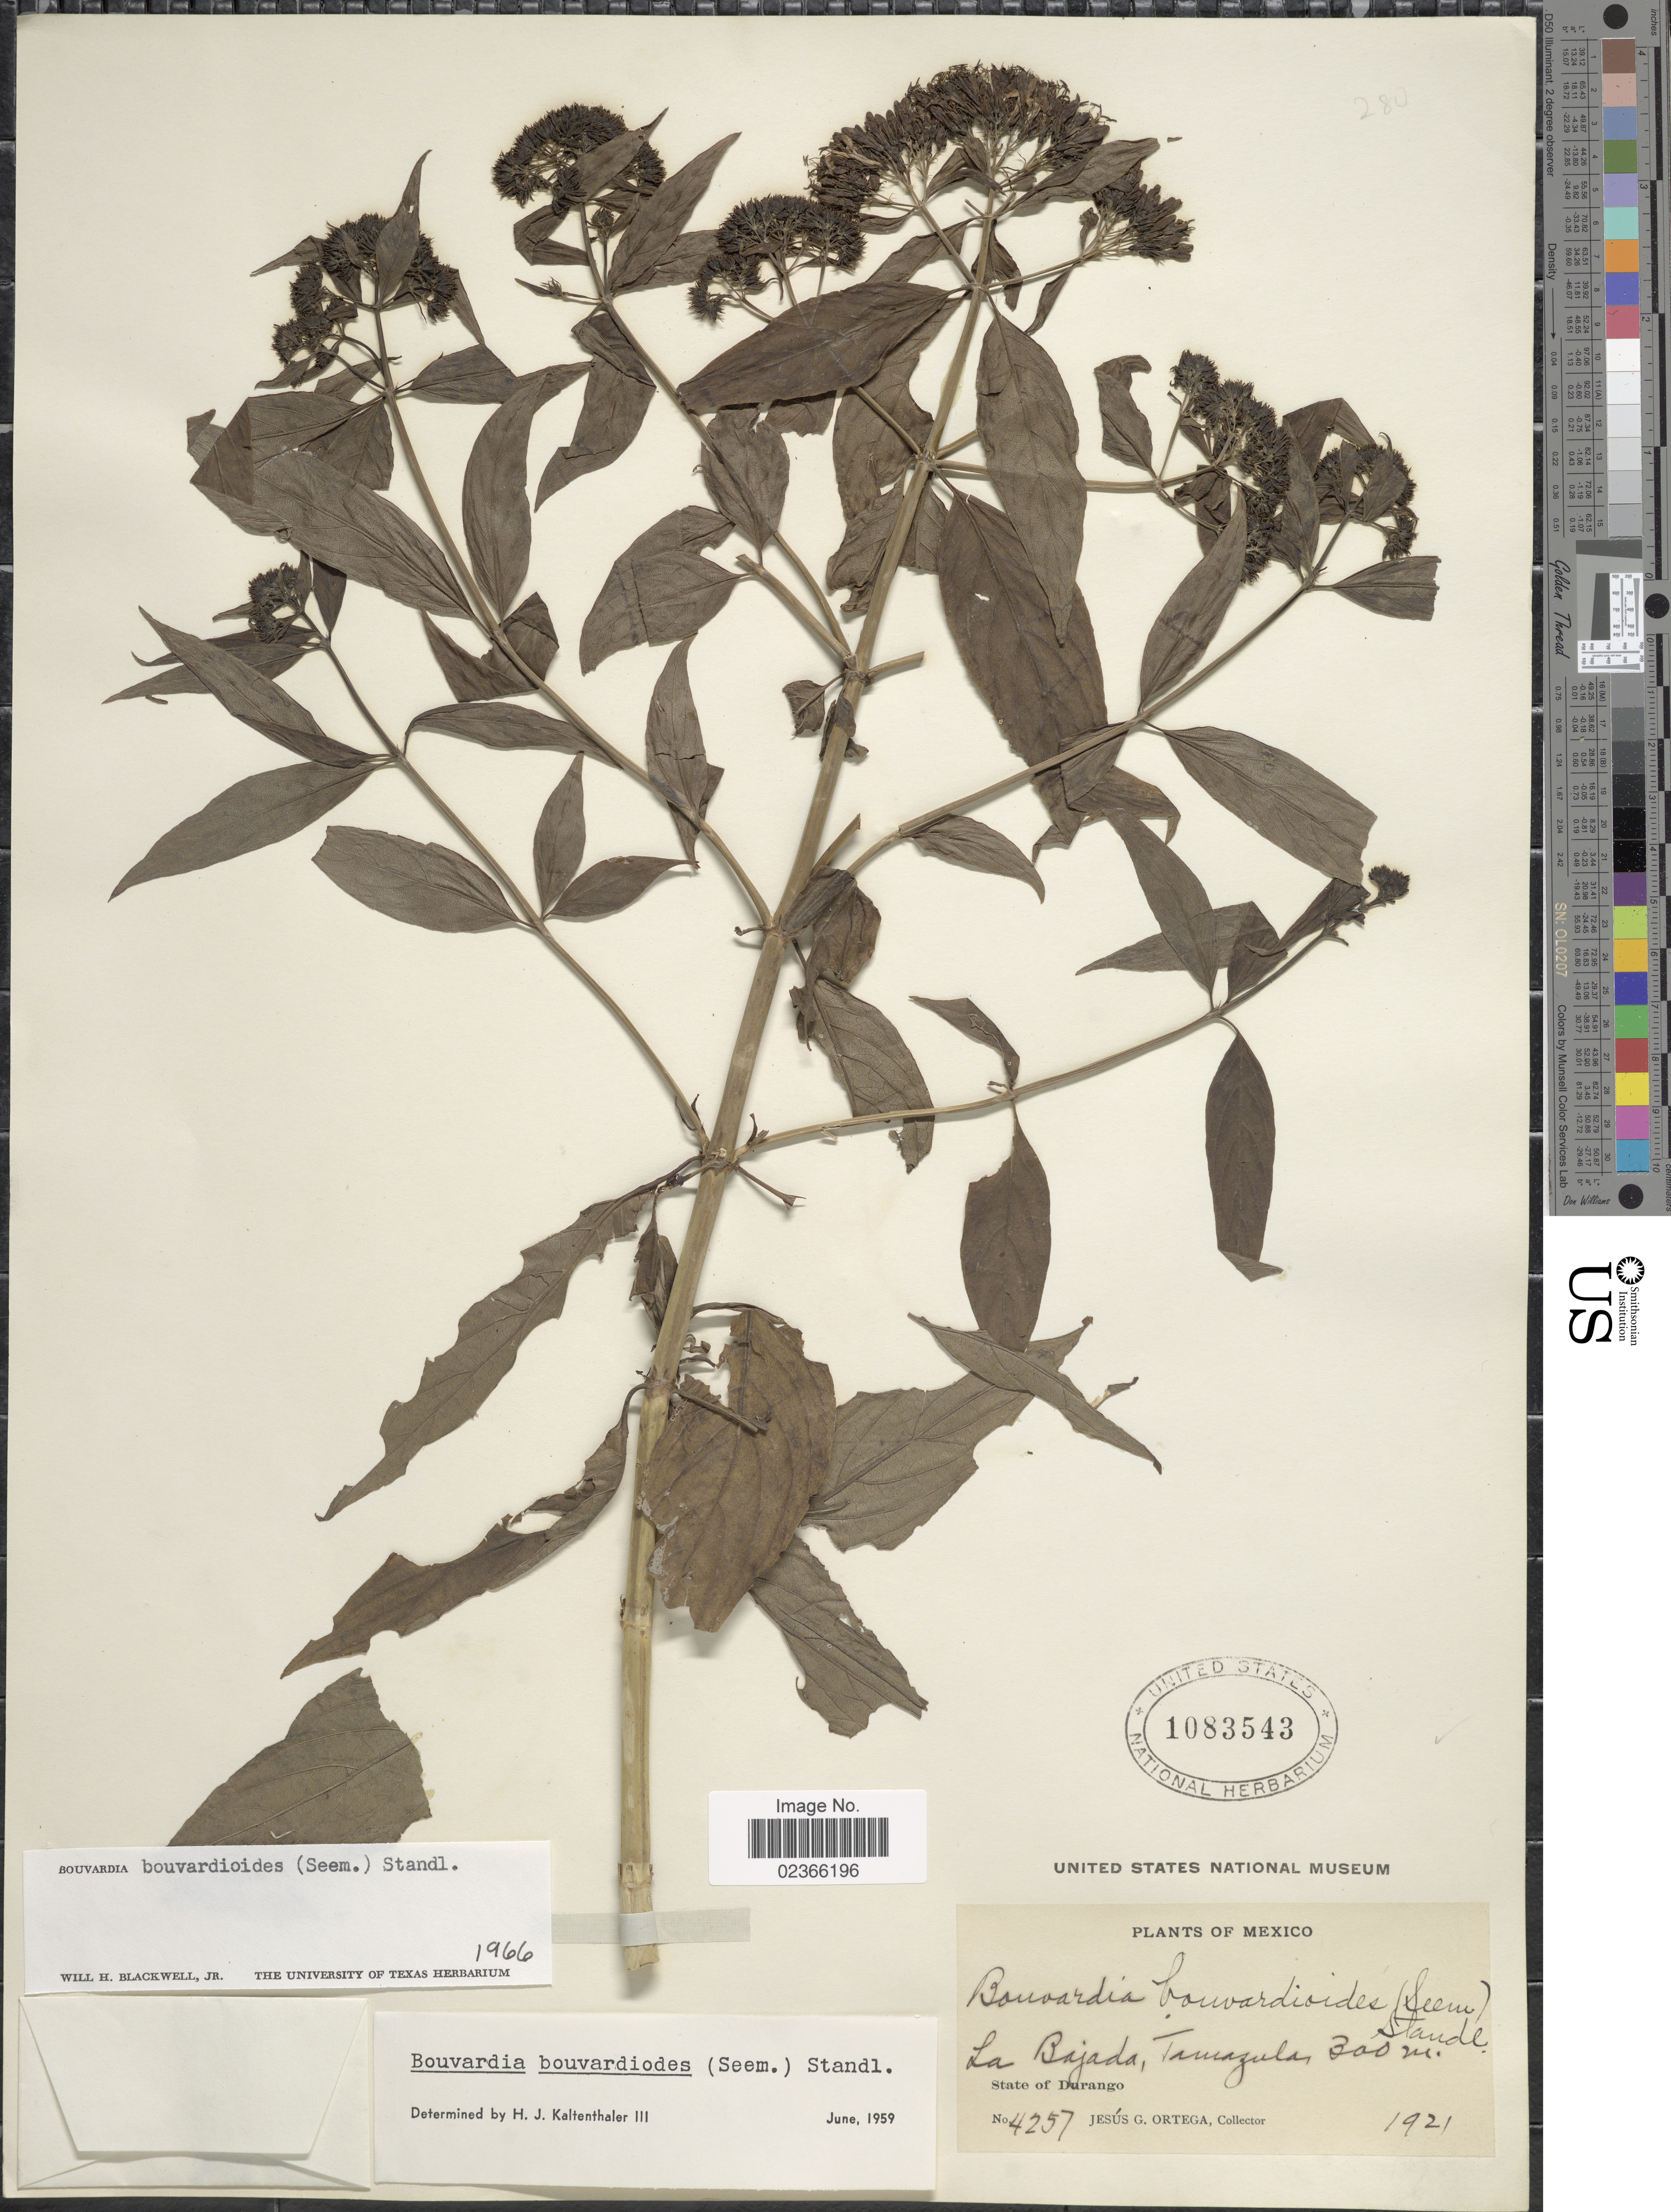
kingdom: Plantae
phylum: Tracheophyta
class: Magnoliopsida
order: Gentianales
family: Rubiaceae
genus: Bouvardia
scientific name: Bouvardia bouvardioides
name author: (Seem.) Standl.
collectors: J. Ortega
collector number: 4257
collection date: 1921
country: Mexico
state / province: Durango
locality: Mexico, La Bajada, Tamazulas.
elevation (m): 300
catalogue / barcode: US 1083543